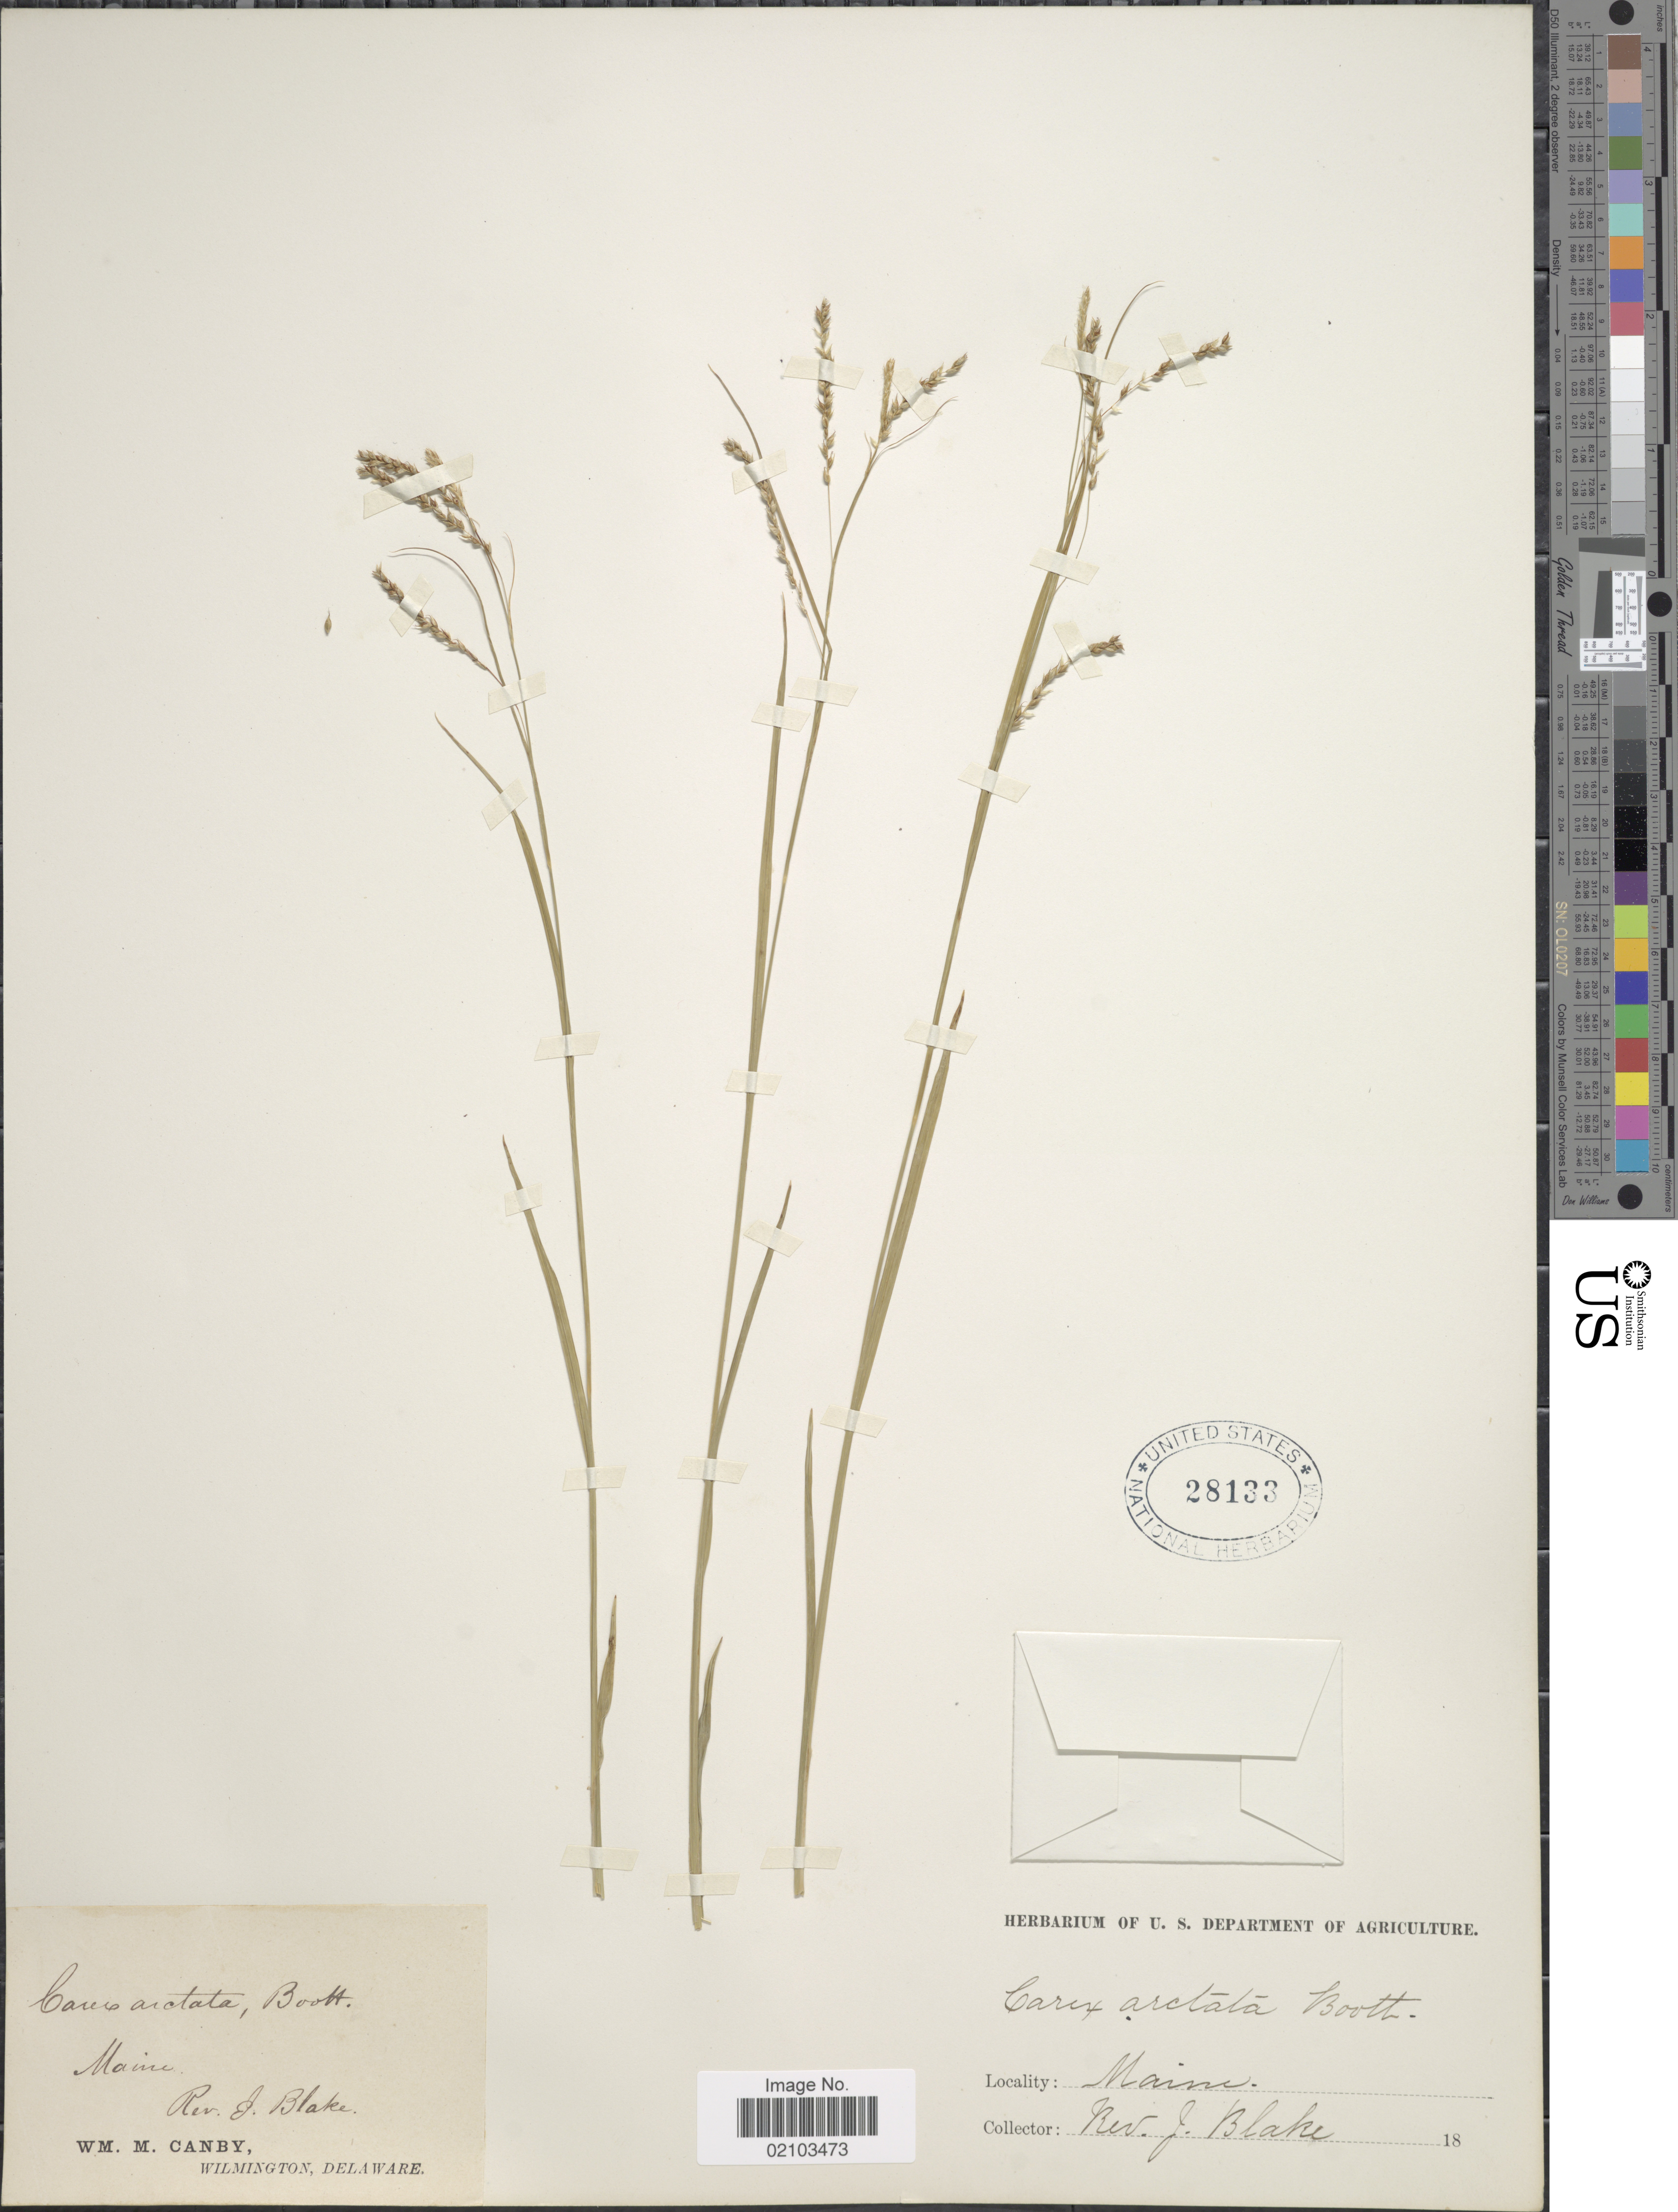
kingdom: Plantae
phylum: Tracheophyta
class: Liliopsida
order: Poales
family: Cyperaceae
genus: Carex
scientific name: Carex arctata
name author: Boott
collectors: J. Blake & W. M. Canby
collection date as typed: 18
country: United States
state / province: Maine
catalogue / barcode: US 28133